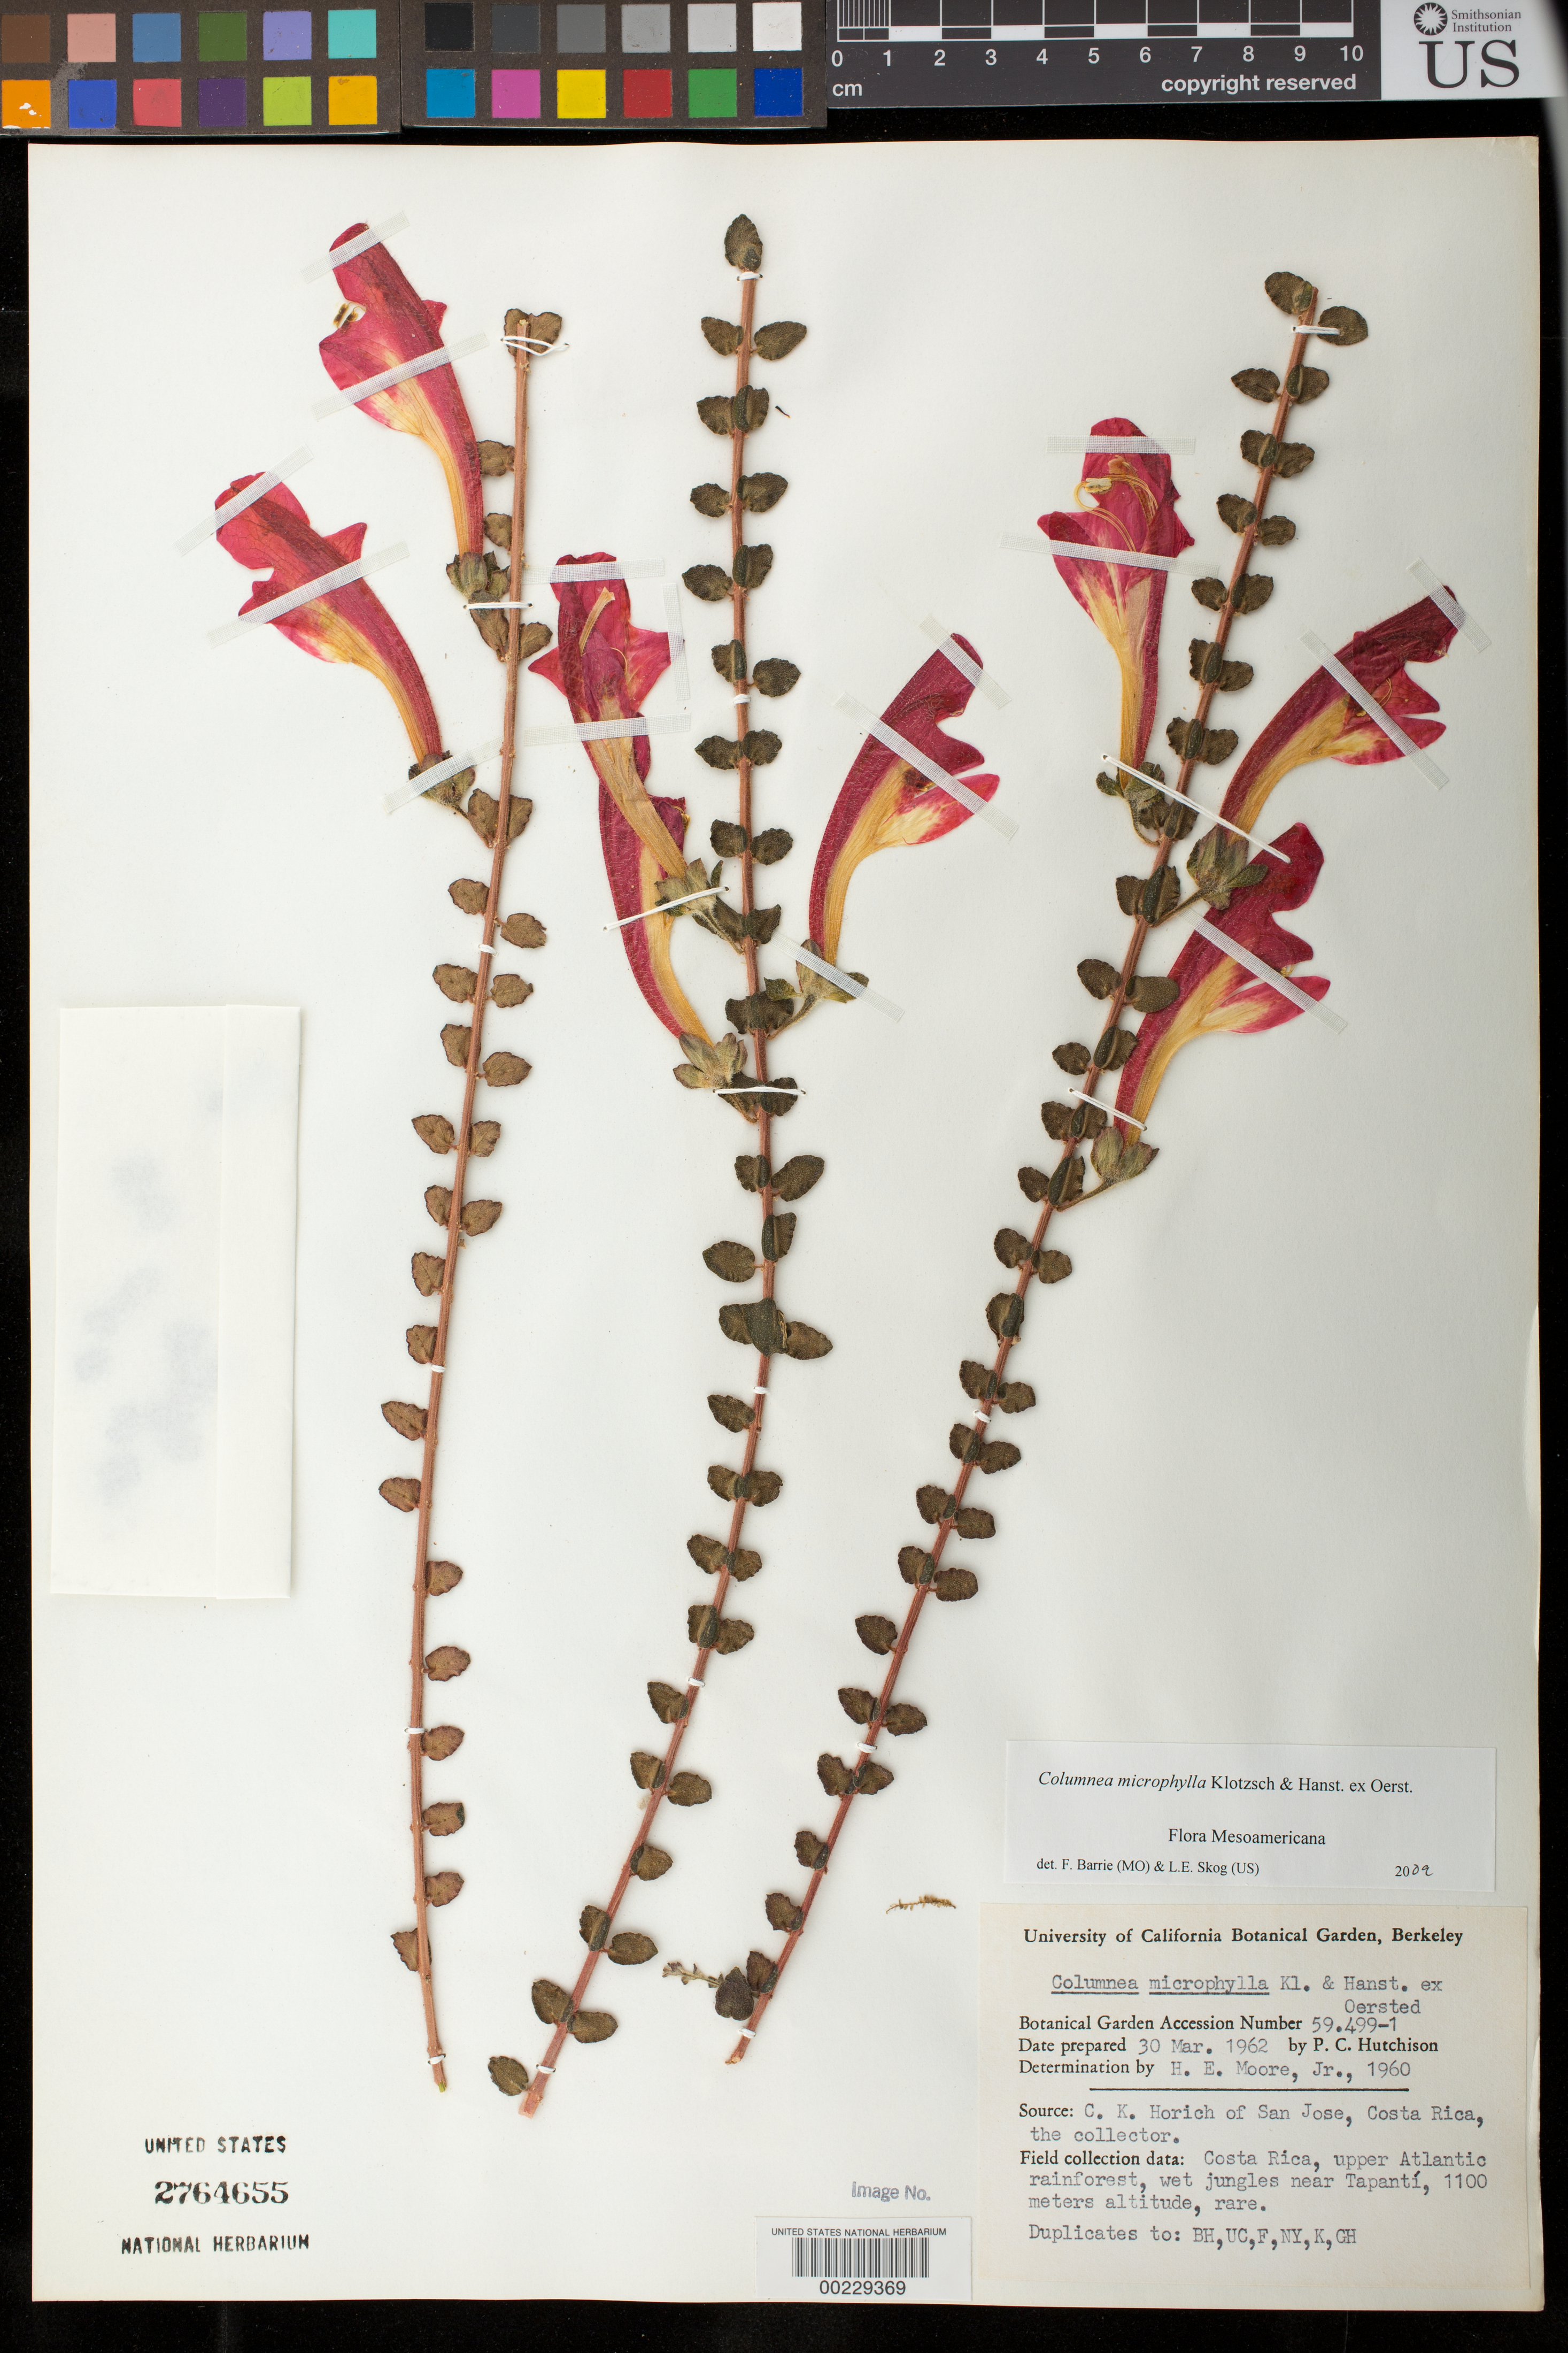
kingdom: Plantae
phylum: Tracheophyta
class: Magnoliopsida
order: Lamiales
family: Gesneriaceae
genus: Columnea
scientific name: Columnea microphylla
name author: Klotzsch & Hanst. ex Oerst.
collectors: P. C. Hutchison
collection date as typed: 30 Mar 1962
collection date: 1962-03-30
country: Costa Rica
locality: Costa Rica: Near Tapanti, 1100 m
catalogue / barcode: US 2764655